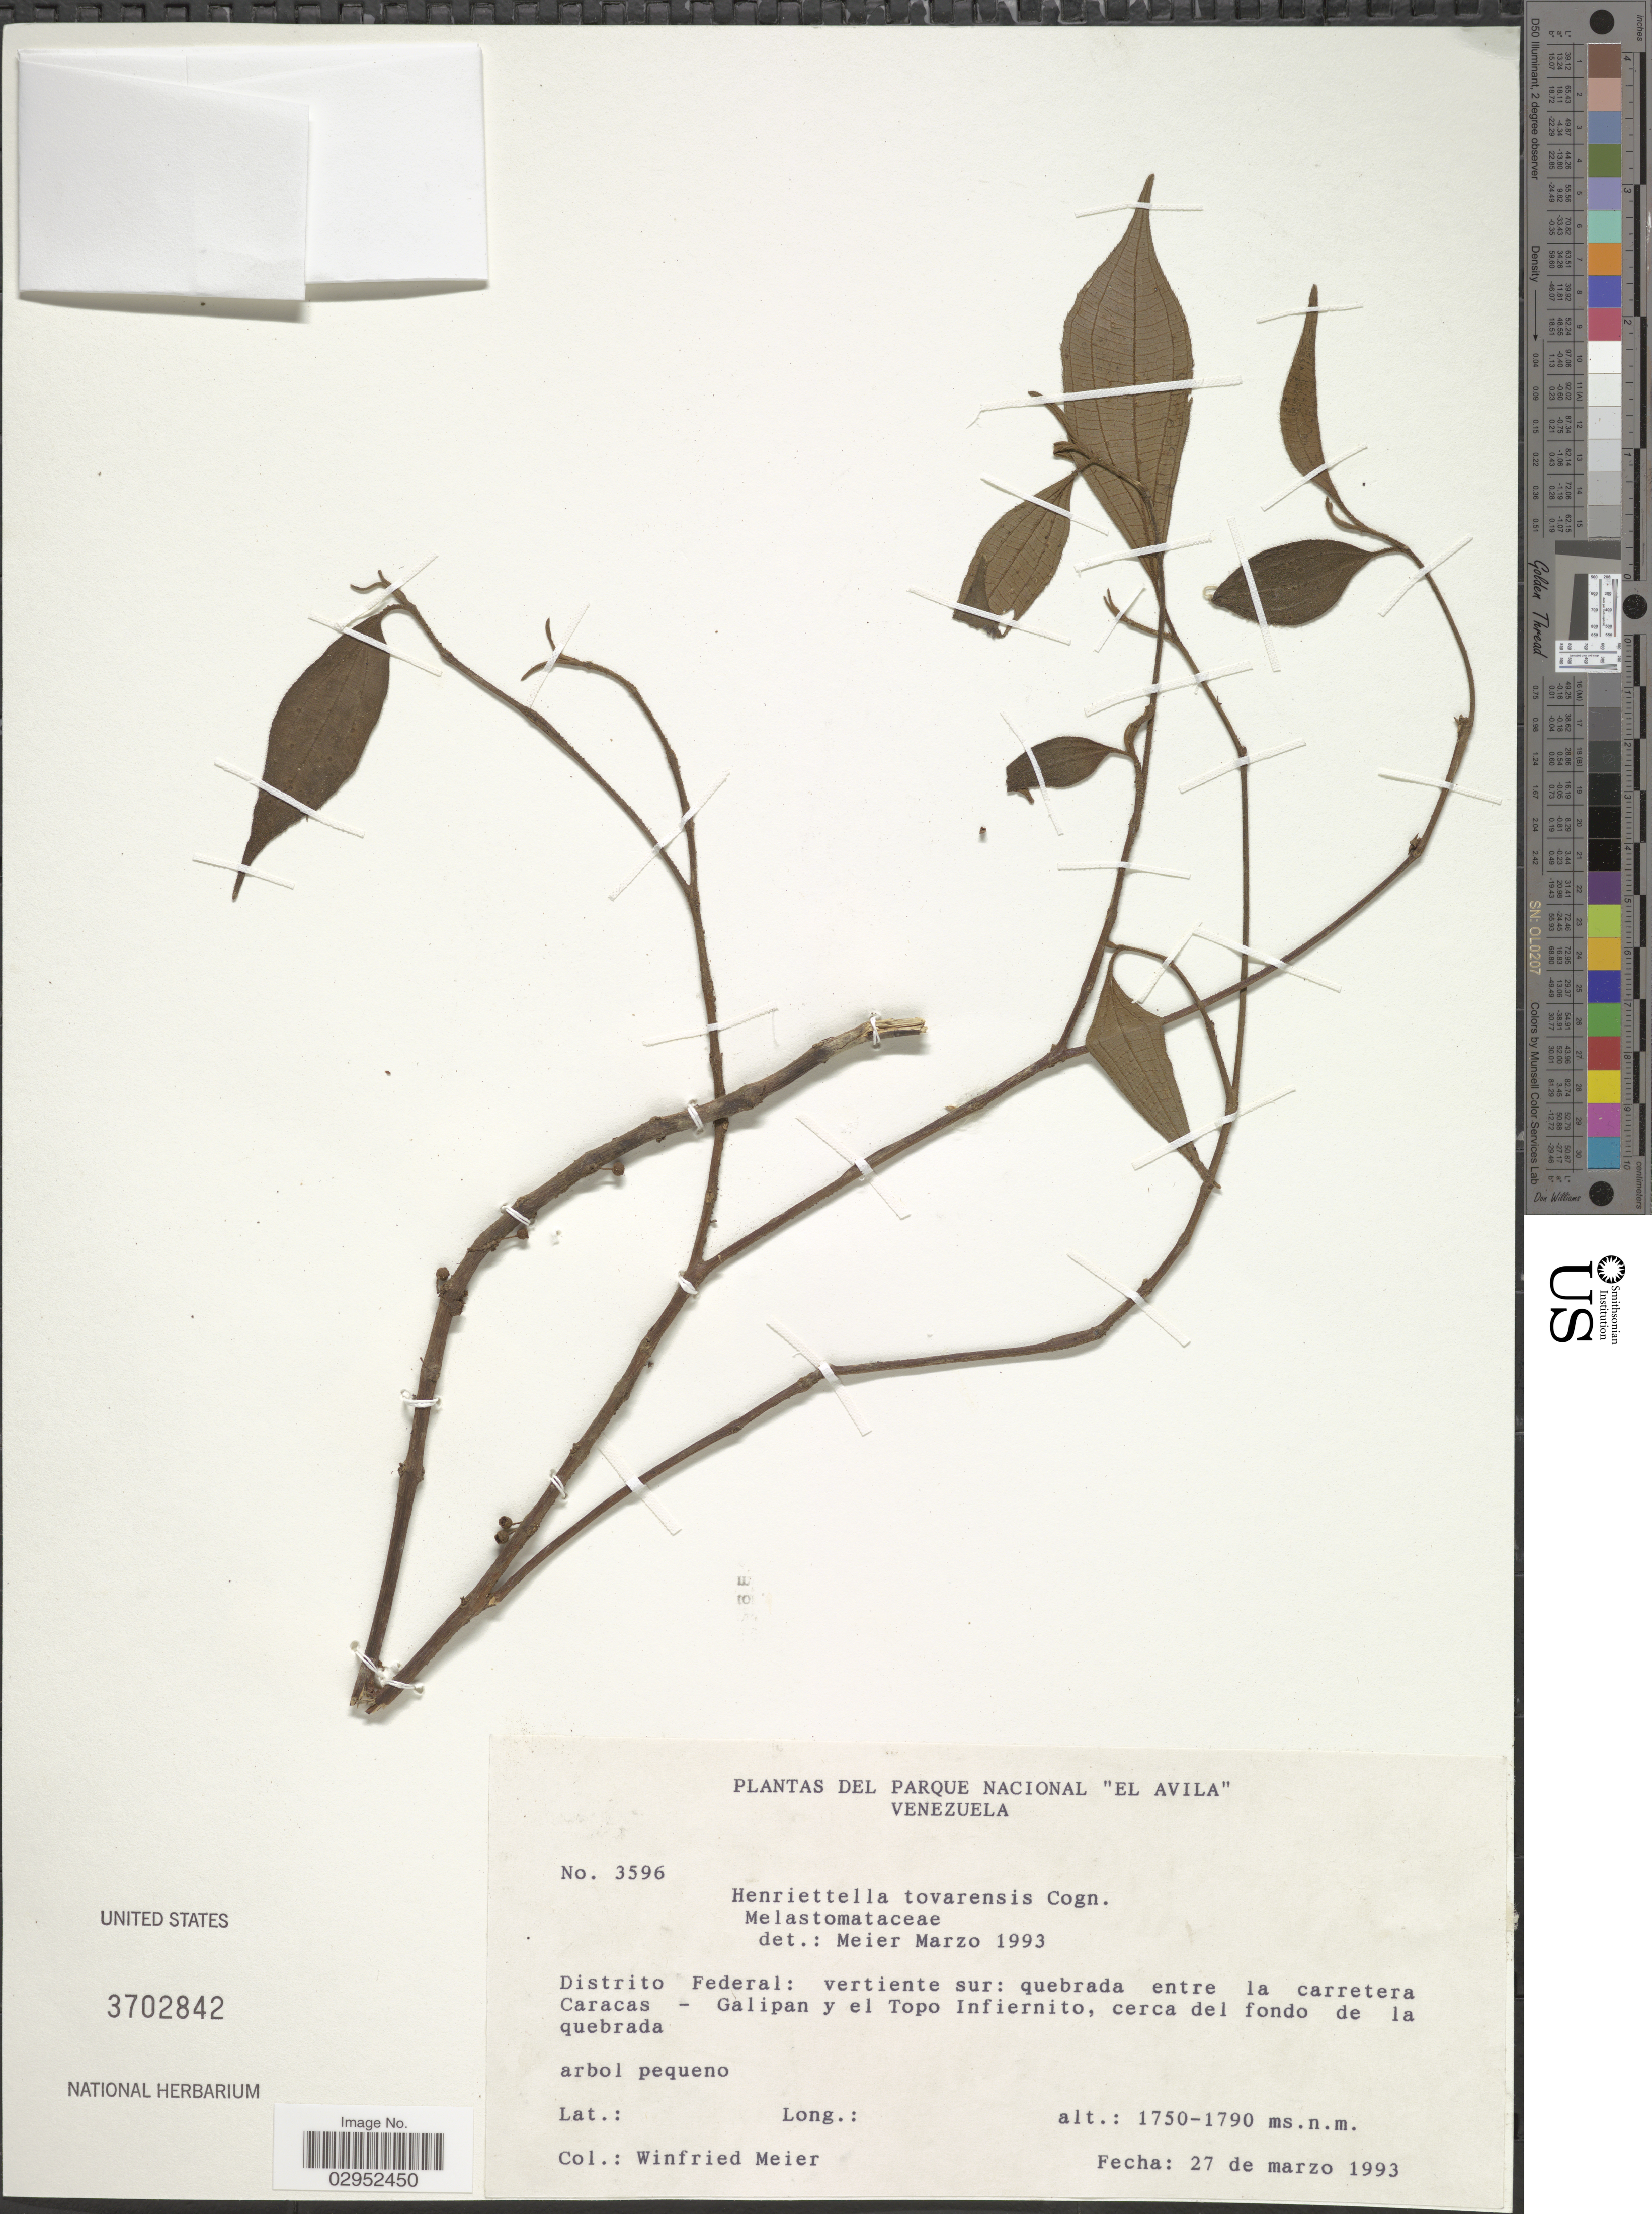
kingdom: Plantae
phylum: Tracheophyta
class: Magnoliopsida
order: Myrtales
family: Melastomataceae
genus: Henriettea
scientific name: Henriettea tovarensis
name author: (Cogn.) Penneys et al.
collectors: W. Meier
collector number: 3596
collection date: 1993-03-27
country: Venezuela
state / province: Miranda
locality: Parque Nacional "El Avila", Distrito Federal: vertiente sur: quebrada entre la carretera Caracas - Galipan y el Topo Infiernito.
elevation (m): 1750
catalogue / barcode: US 3702842